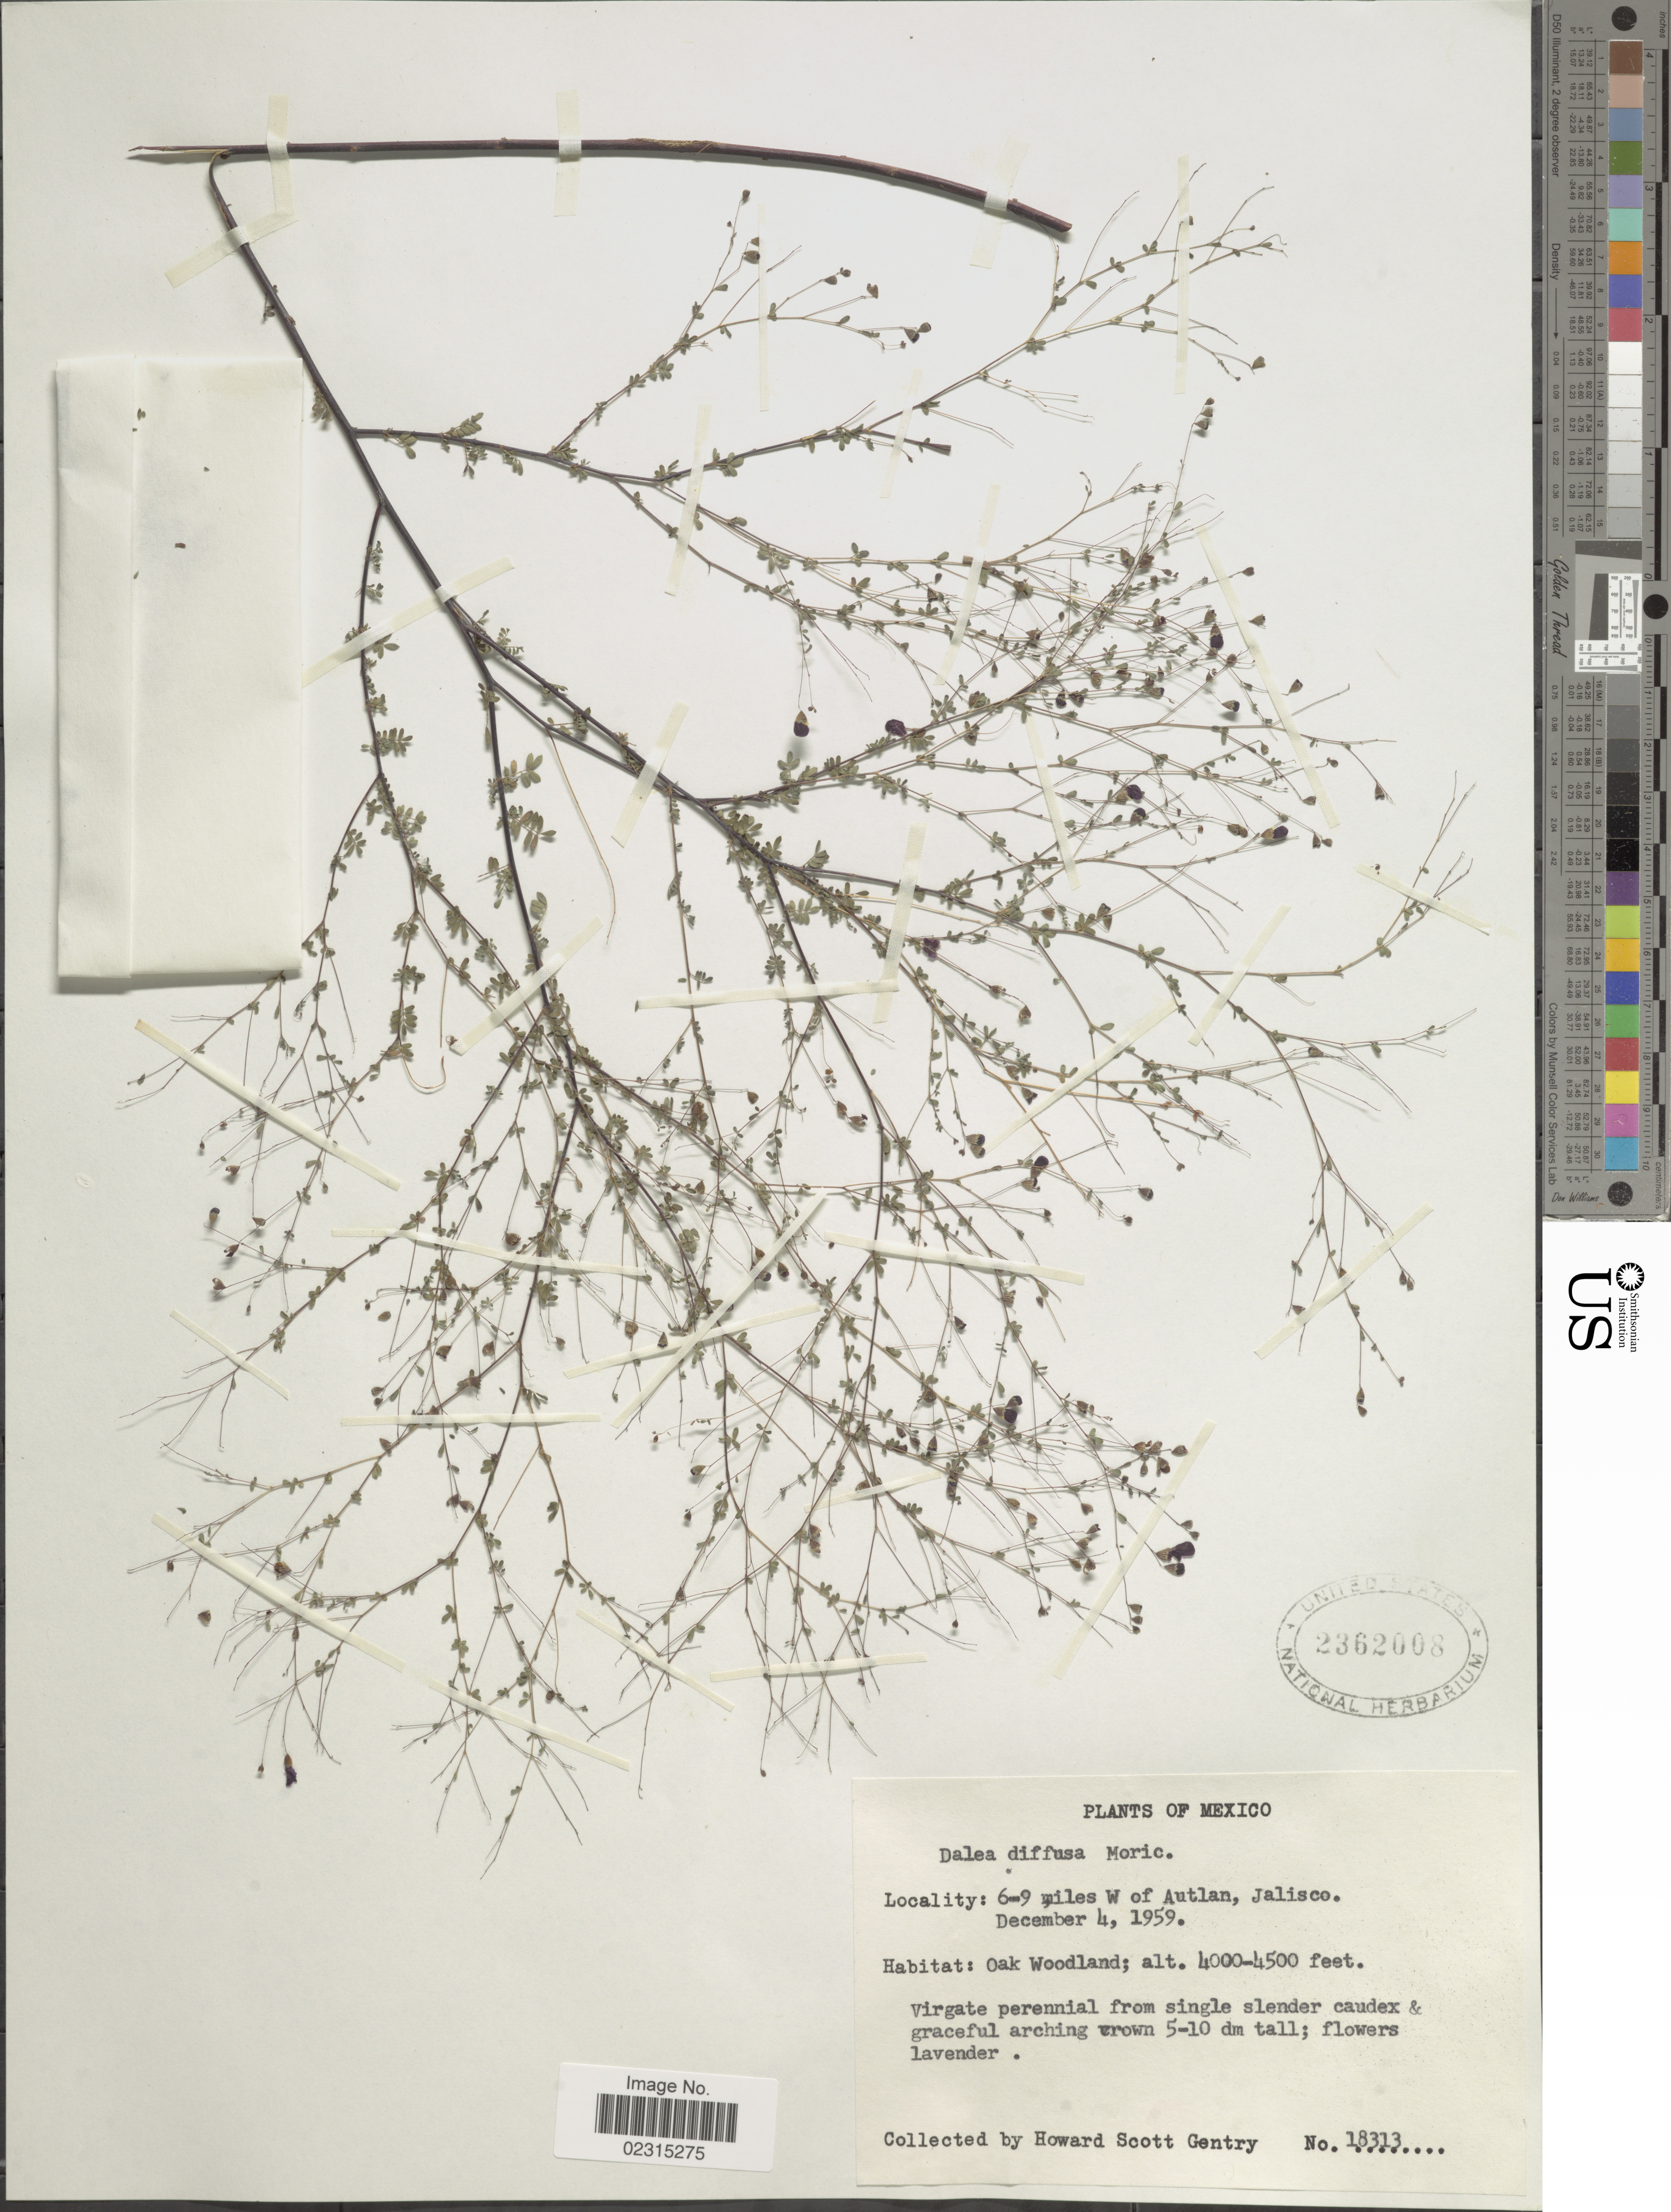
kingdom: Plantae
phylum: Tracheophyta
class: Magnoliopsida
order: Fabales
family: Fabaceae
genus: Marina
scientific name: Marina diffusa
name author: (Moric.) Barneby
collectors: H. S. Gentry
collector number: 18313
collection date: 1959-12-04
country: Mexico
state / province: Jalisco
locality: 6-9 miles W of Autlan, Oak Woodland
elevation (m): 1219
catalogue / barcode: US 2362008